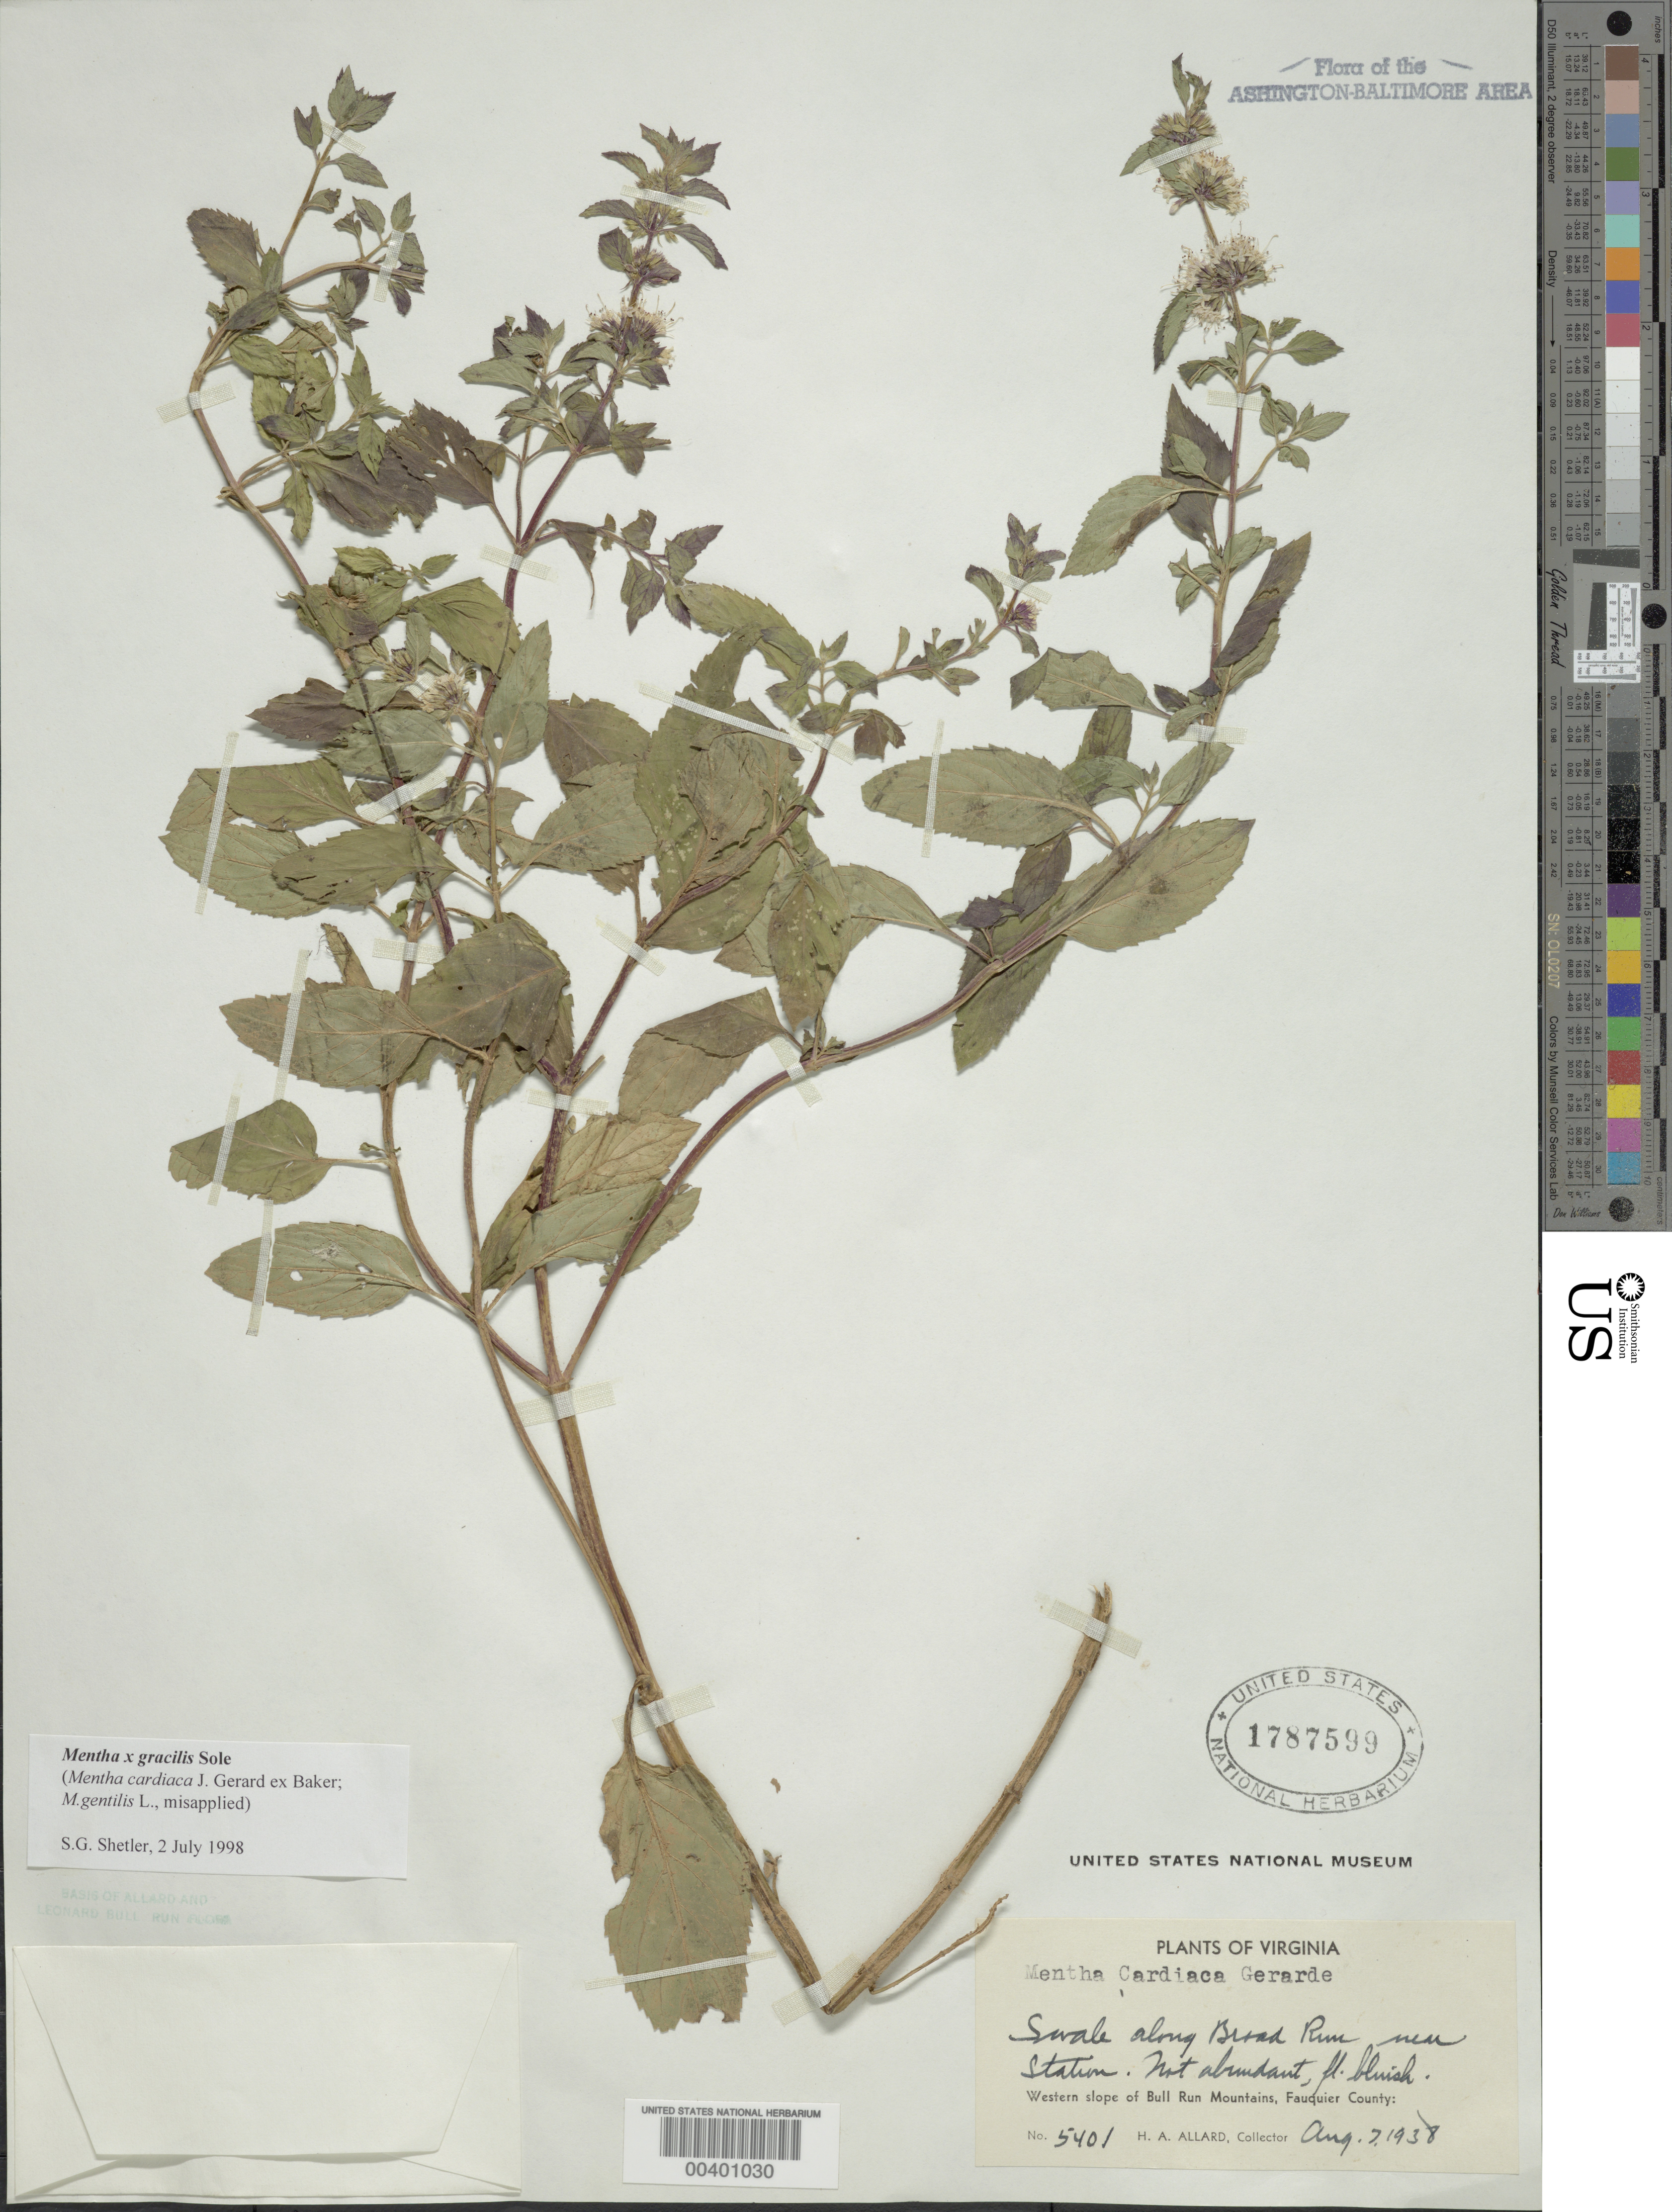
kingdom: Plantae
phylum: Tracheophyta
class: Magnoliopsida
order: Lamiales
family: Lamiaceae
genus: Mentha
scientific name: Mentha x gracilis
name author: Sole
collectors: H. A. Allard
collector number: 5401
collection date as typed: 07 Aug 1938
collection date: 1938-08-07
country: United States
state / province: Virginia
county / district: Fauquier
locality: Broad Run, near Station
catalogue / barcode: US 1787599